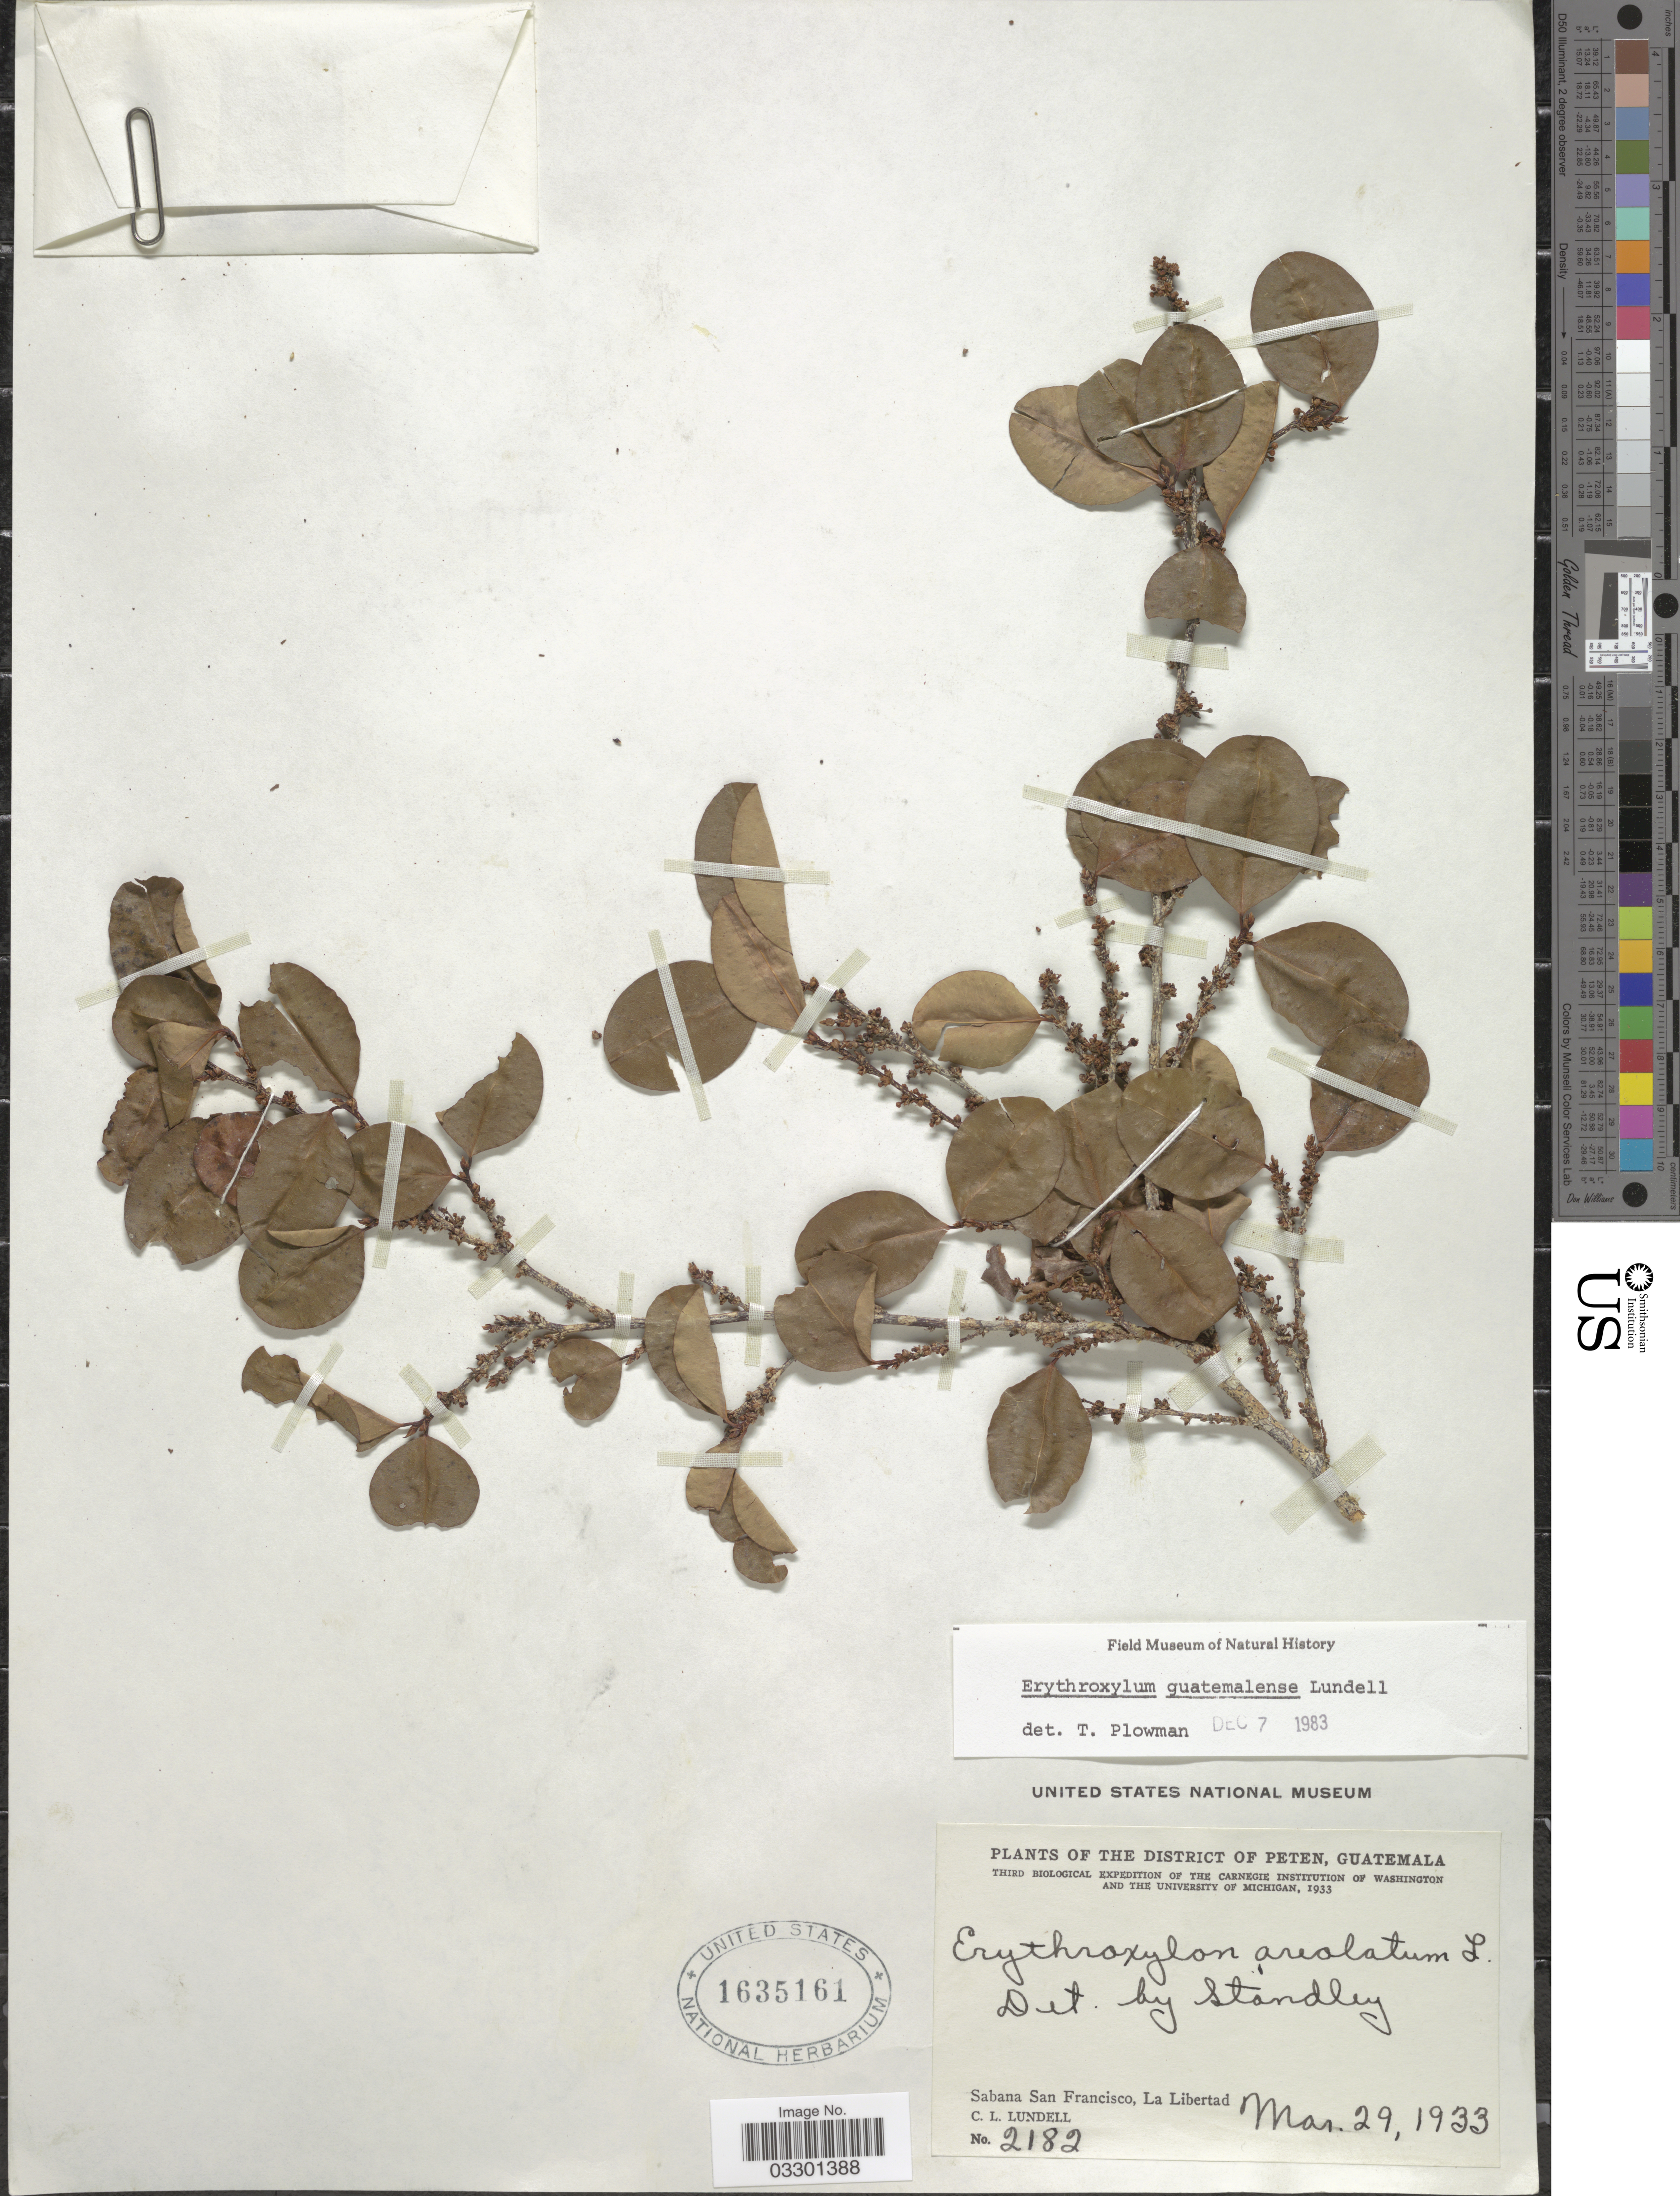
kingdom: Plantae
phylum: Tracheophyta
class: Magnoliopsida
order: Malpighiales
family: Erythroxylaceae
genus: Erythroxylum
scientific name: Erythroxylum guatemalense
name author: Lundell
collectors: C. L. Lundell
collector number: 2182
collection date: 1933-03-29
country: Guatemala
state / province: El Petén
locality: The District of Peten. Sabana San Francisco, La Libertad.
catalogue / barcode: US 1635161